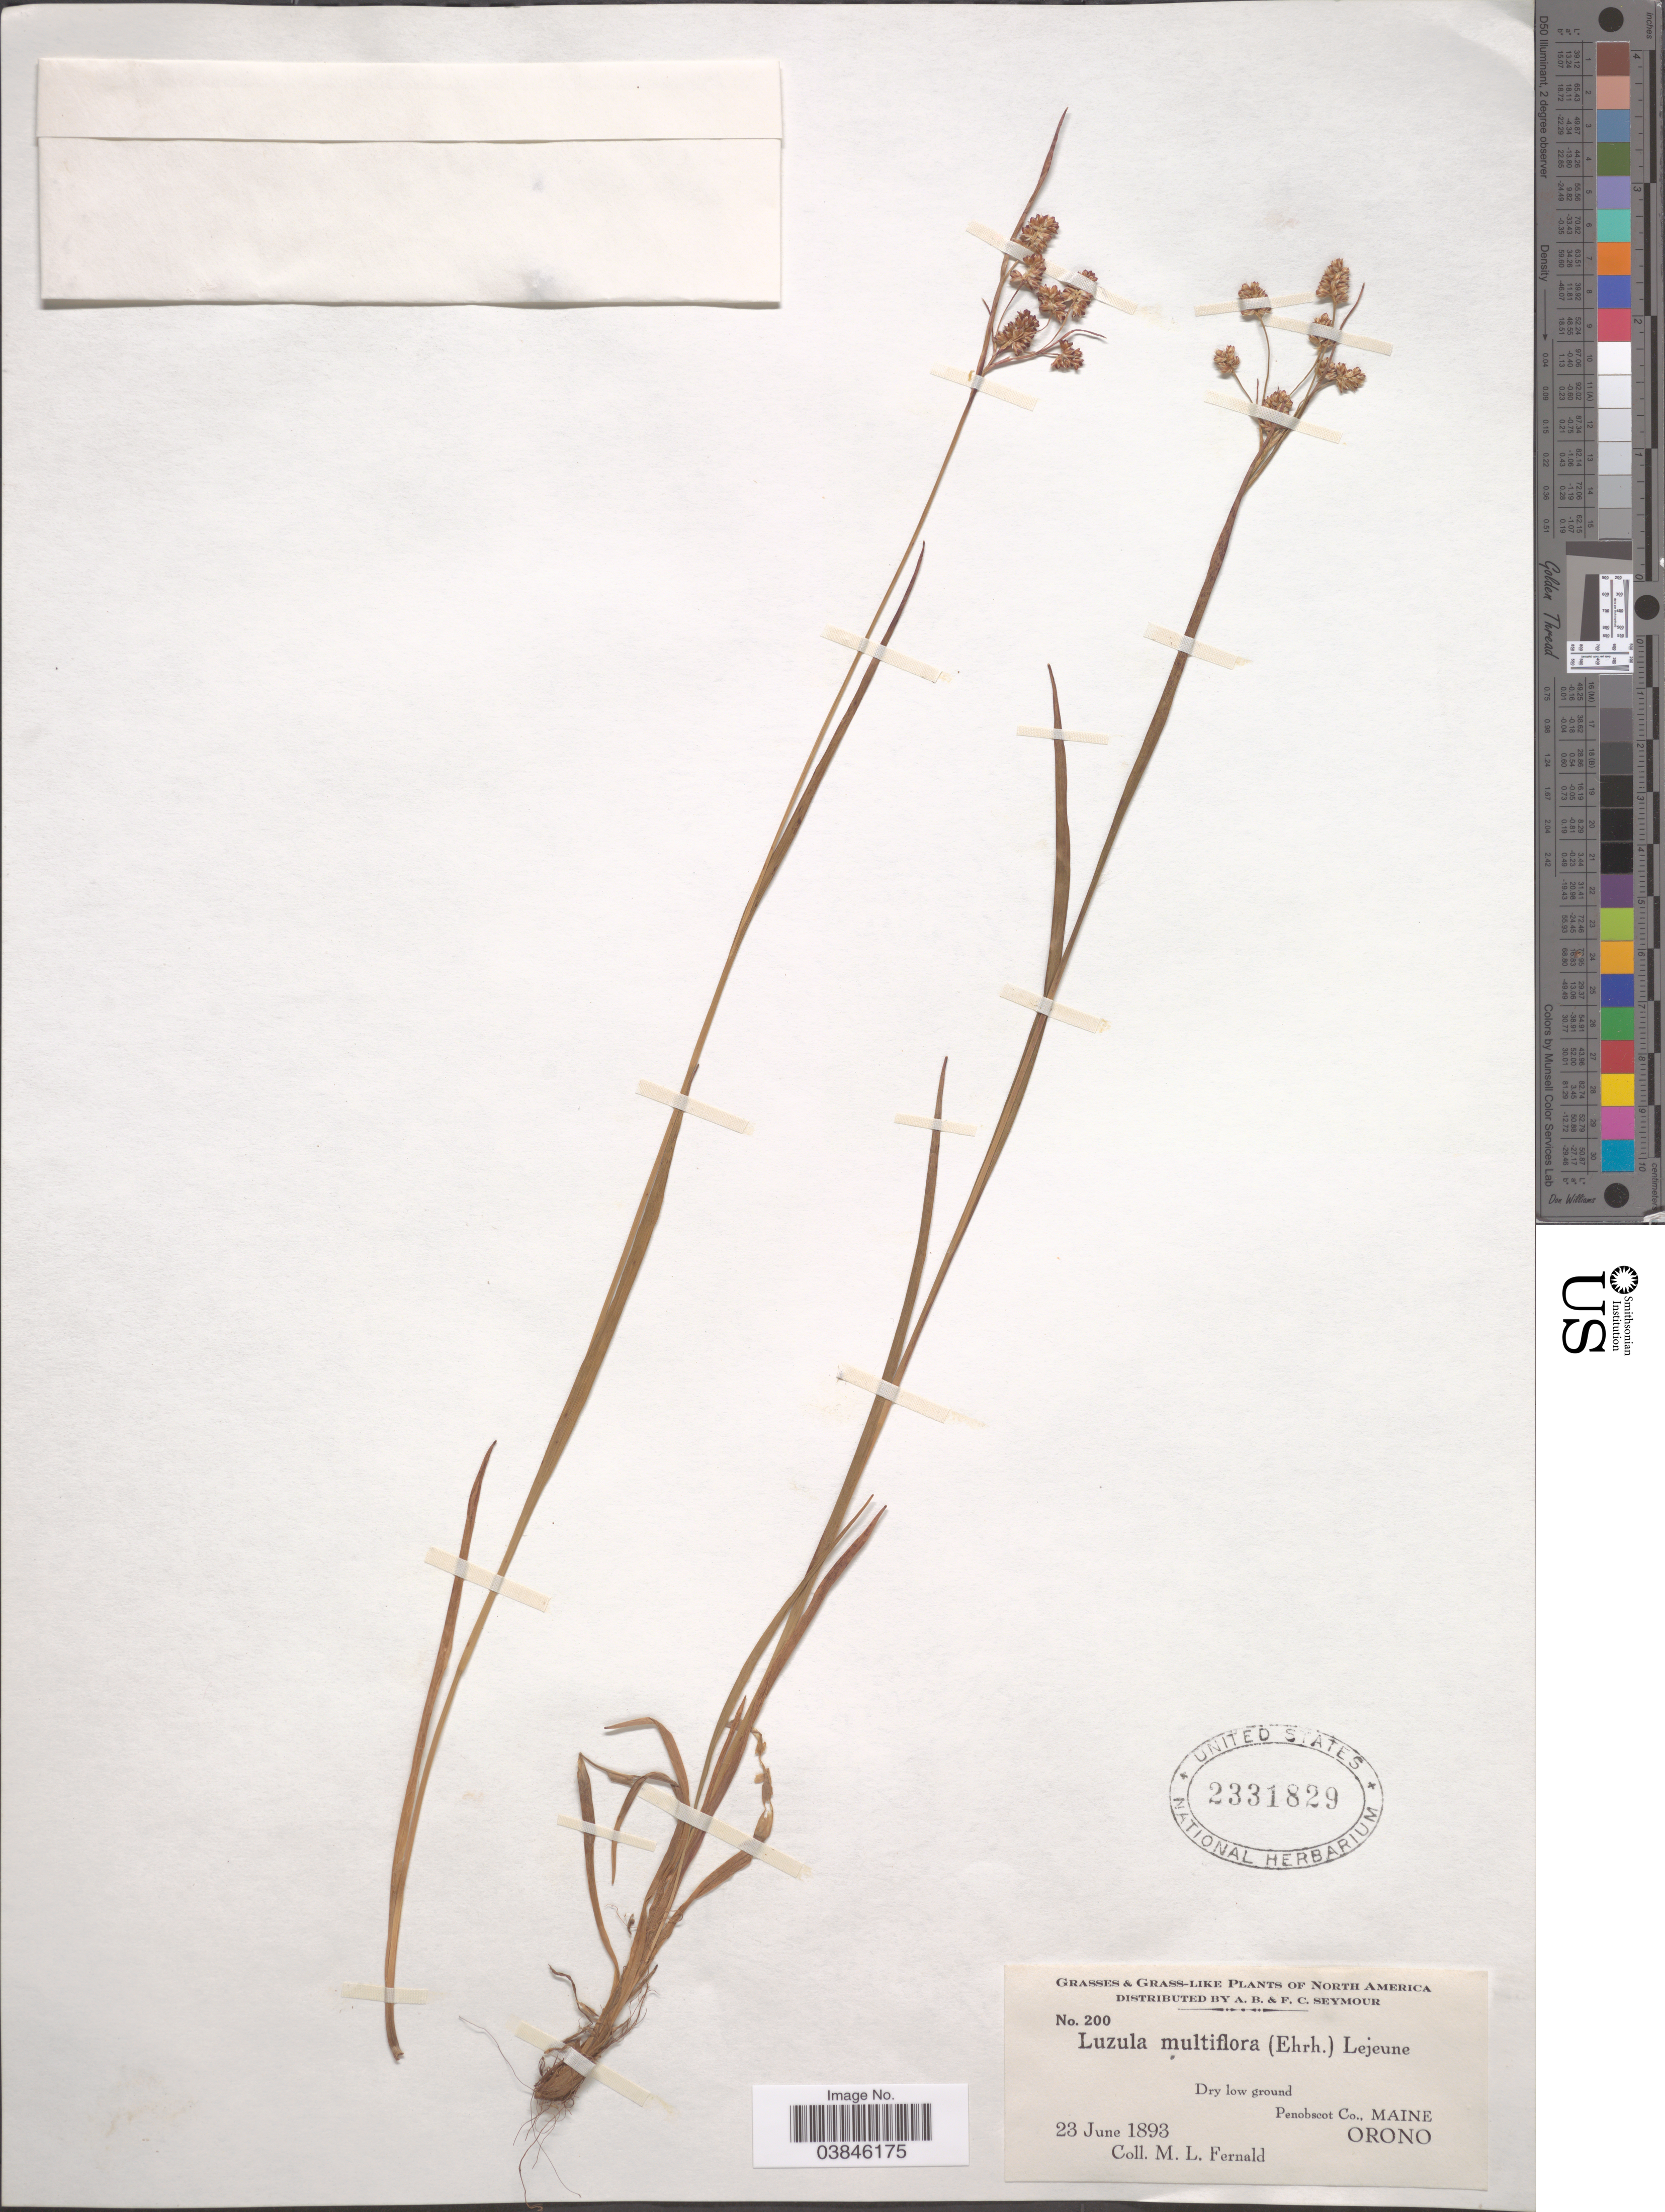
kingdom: Plantae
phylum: Tracheophyta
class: Liliopsida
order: Poales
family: Juncaceae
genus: Luzula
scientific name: Luzula multiflora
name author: (Ehrh.) Lej.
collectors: M. L. Fernald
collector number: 200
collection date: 1893-06-23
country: United States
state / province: Maine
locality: Penobscot Co., Orono.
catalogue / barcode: US 2331829